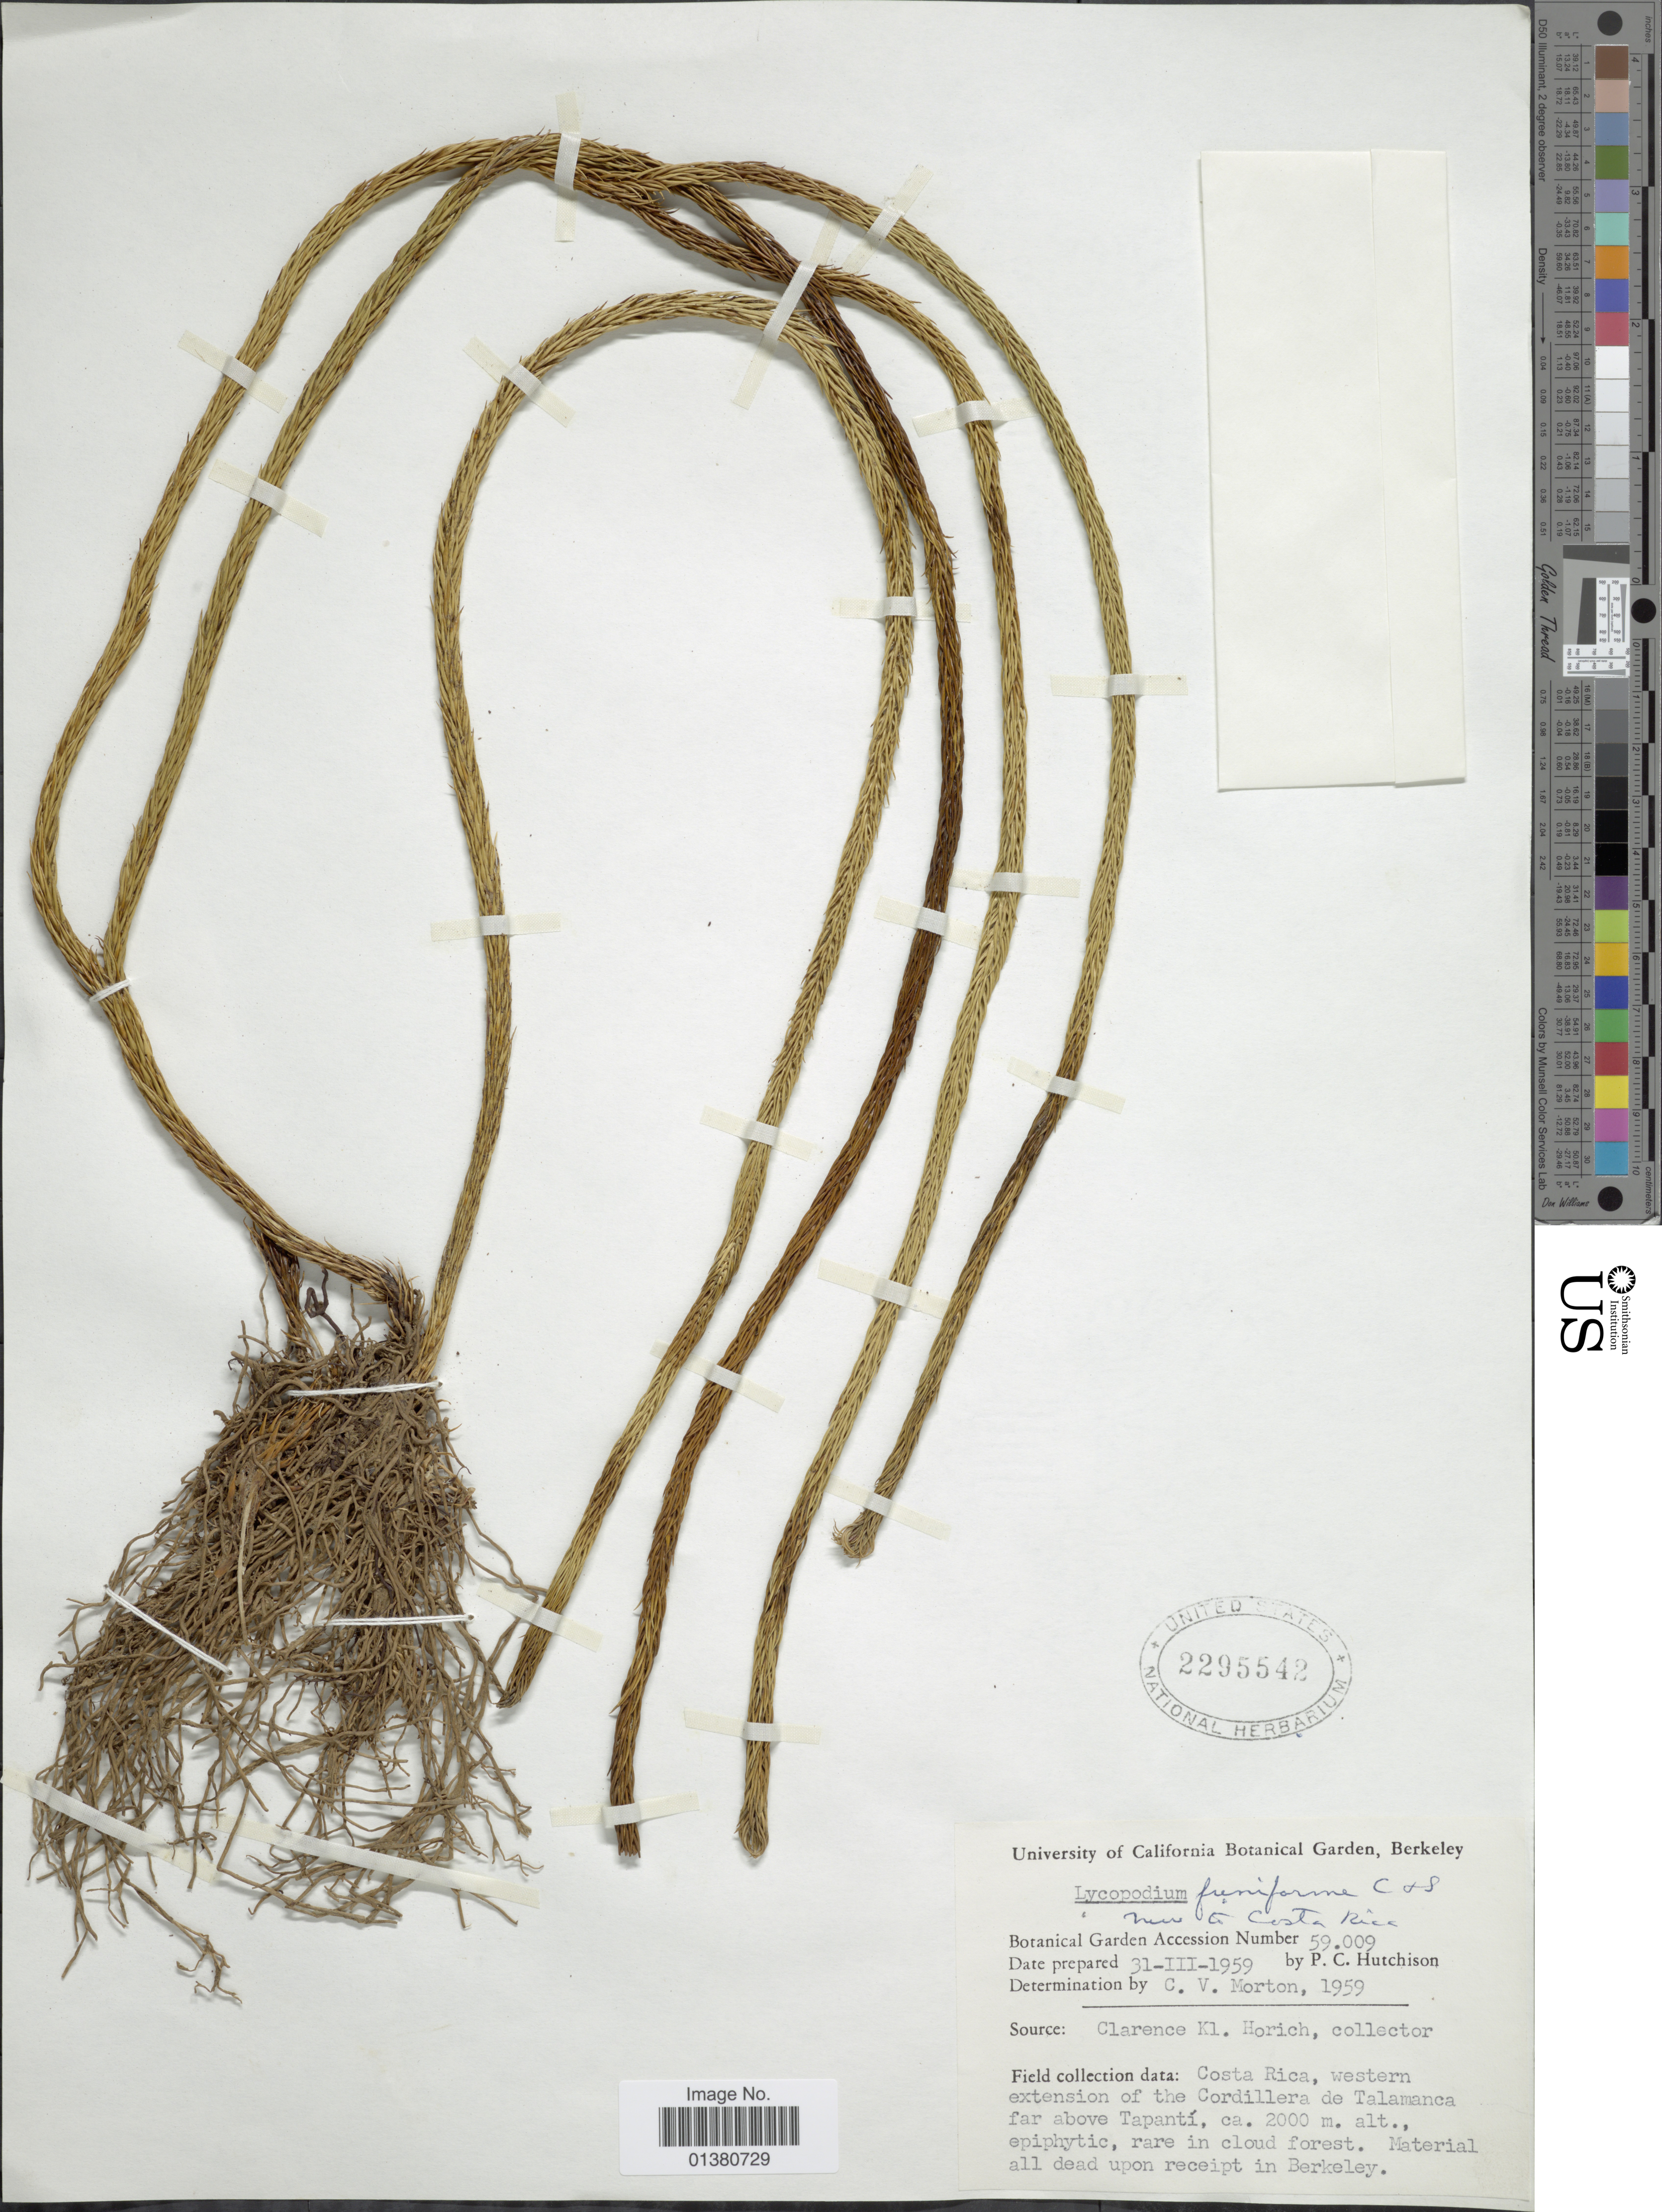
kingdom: Plantae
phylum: Tracheophyta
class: Lycopodiopsida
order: Lycopodiales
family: Lycopodiaceae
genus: Phlegmariurus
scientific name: Phlegmariurus funiformis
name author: (Cham. & Spring) B. Øllg.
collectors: P. C. Hutchison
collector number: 59009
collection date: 1959-03-31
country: Costa Rica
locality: Western extension of the Cordillera de Talamanca far above Tapantí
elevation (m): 2000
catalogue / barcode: US 2295542